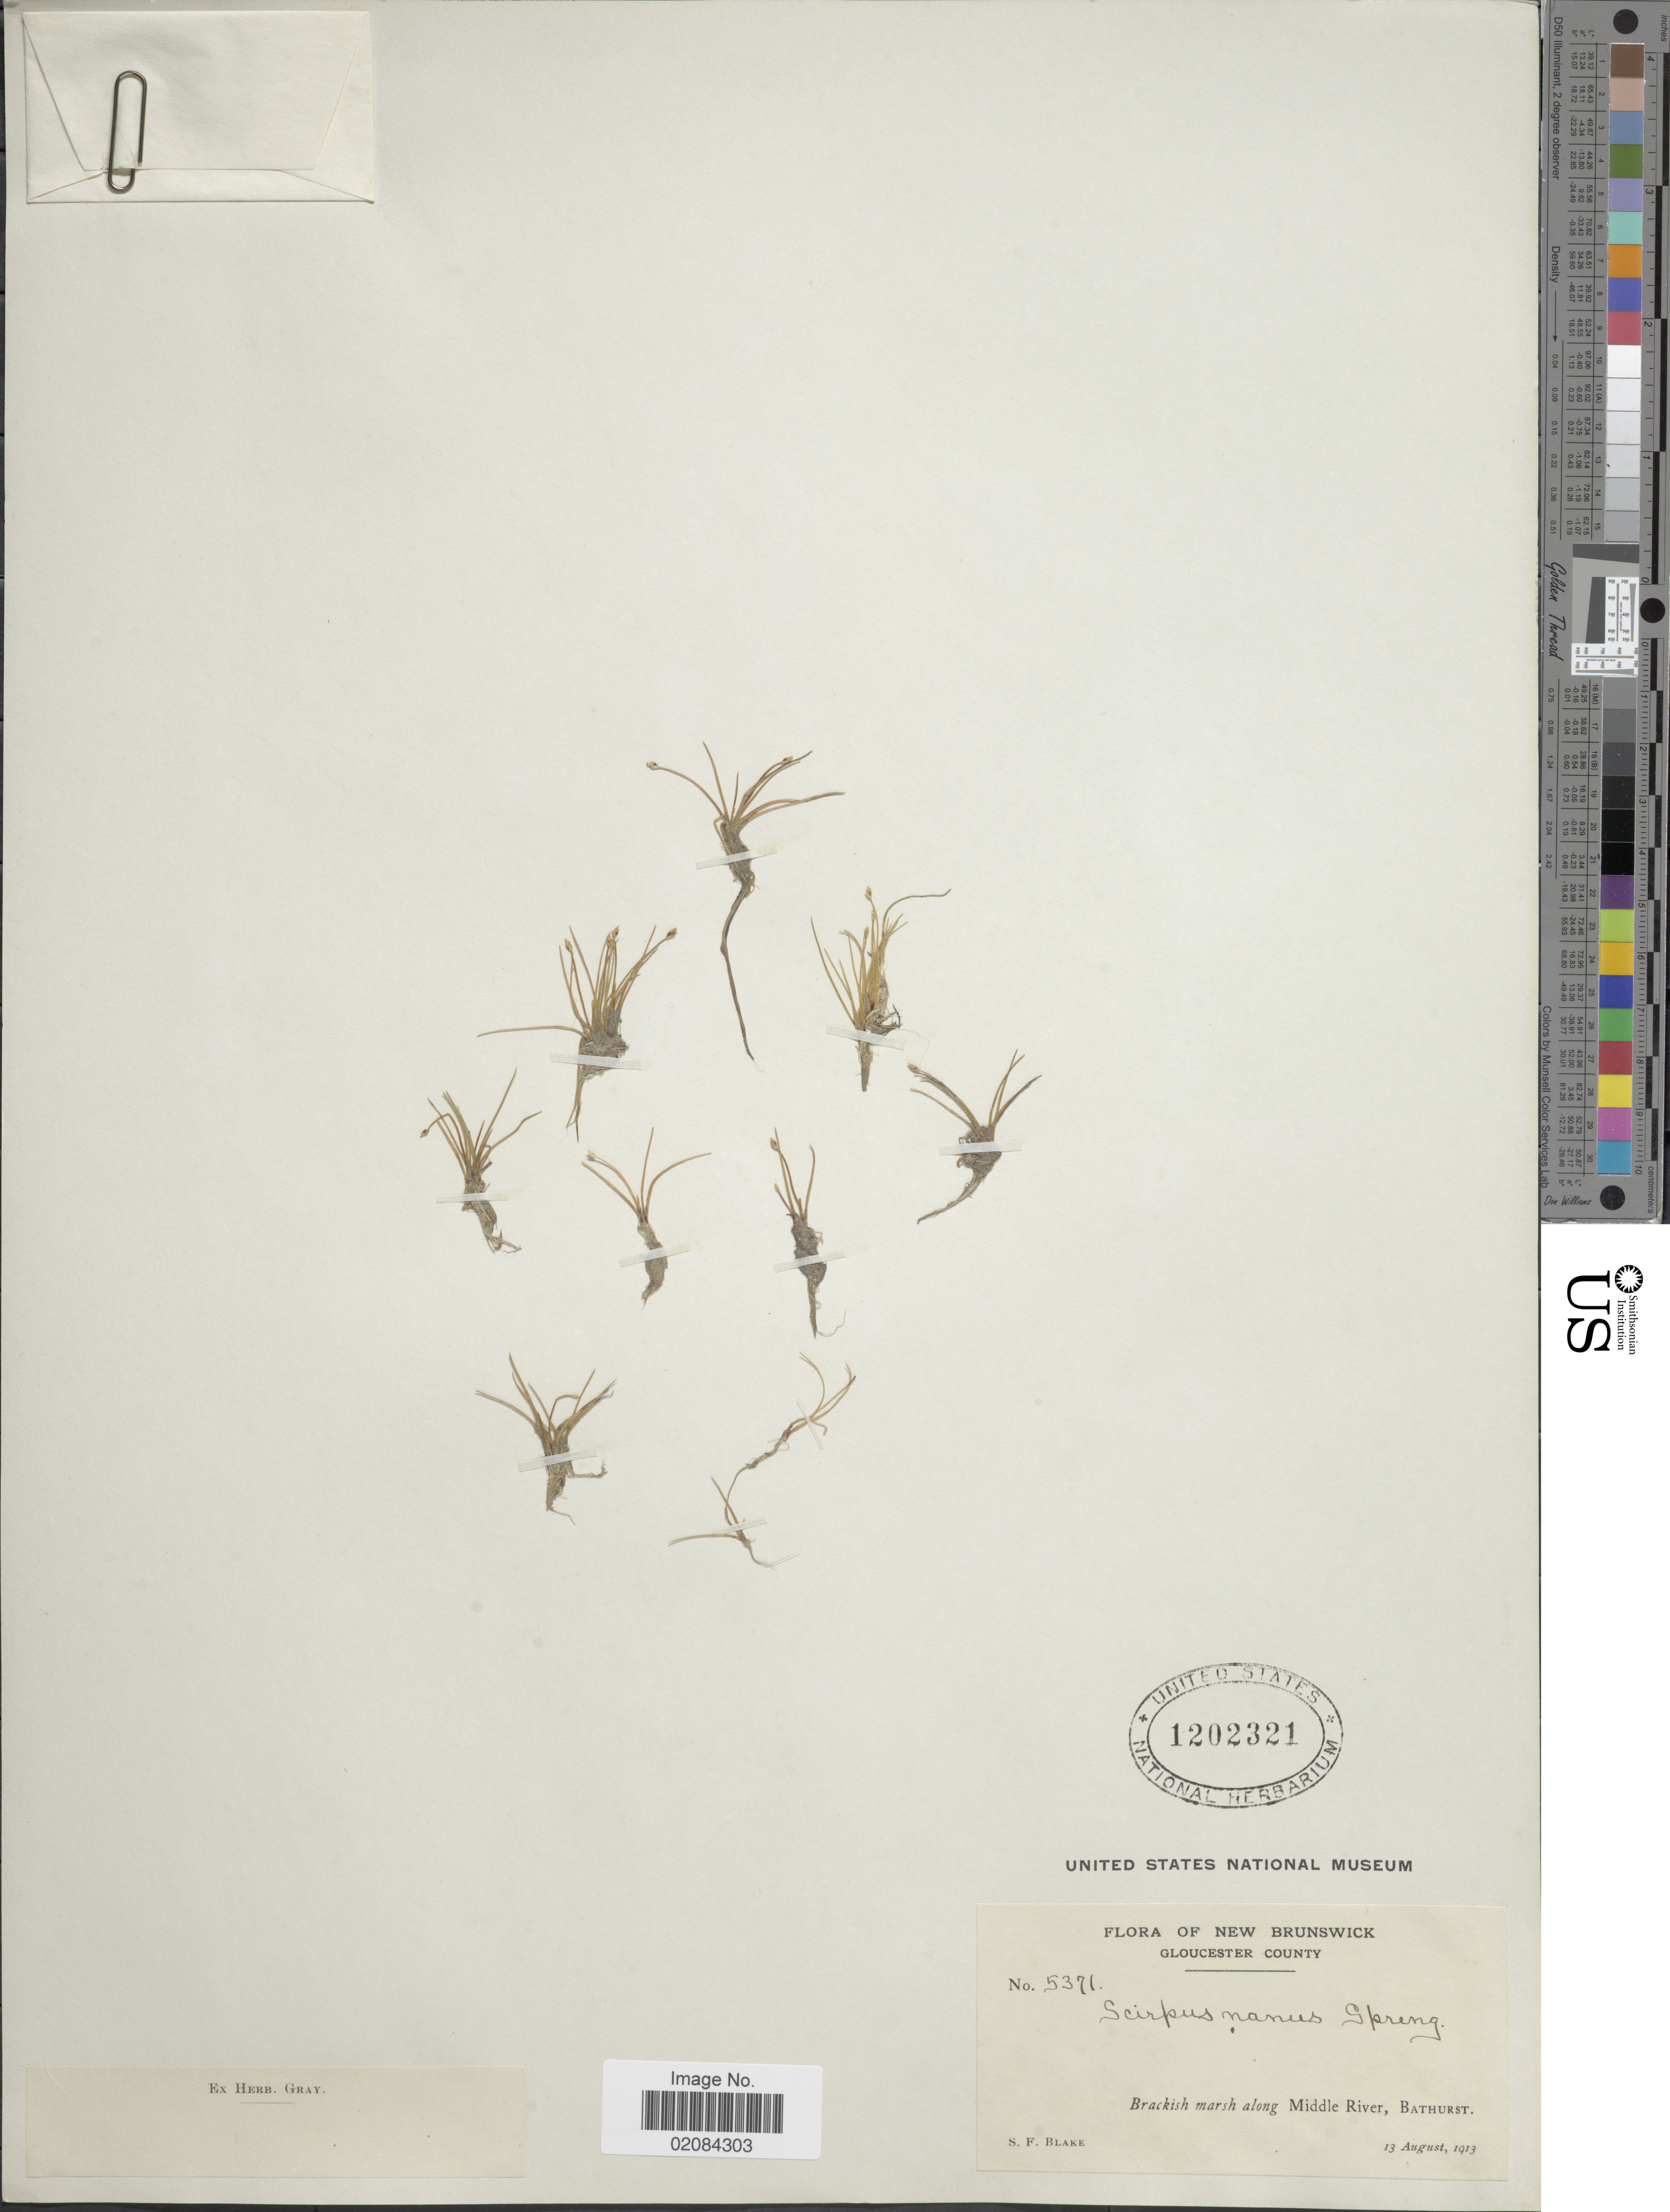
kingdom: Plantae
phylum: Tracheophyta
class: Liliopsida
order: Poales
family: Cyperaceae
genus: Eleocharis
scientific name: Eleocharis parvula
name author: (Roem. & Schult.) Link ex Williams et al.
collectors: S. Blake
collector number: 5371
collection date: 1913-08-13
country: Canada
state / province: New Brunswick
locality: New Brunswick, Brakish marsh along Middle River, Bathurst. Gloucester County.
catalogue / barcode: US 1202321